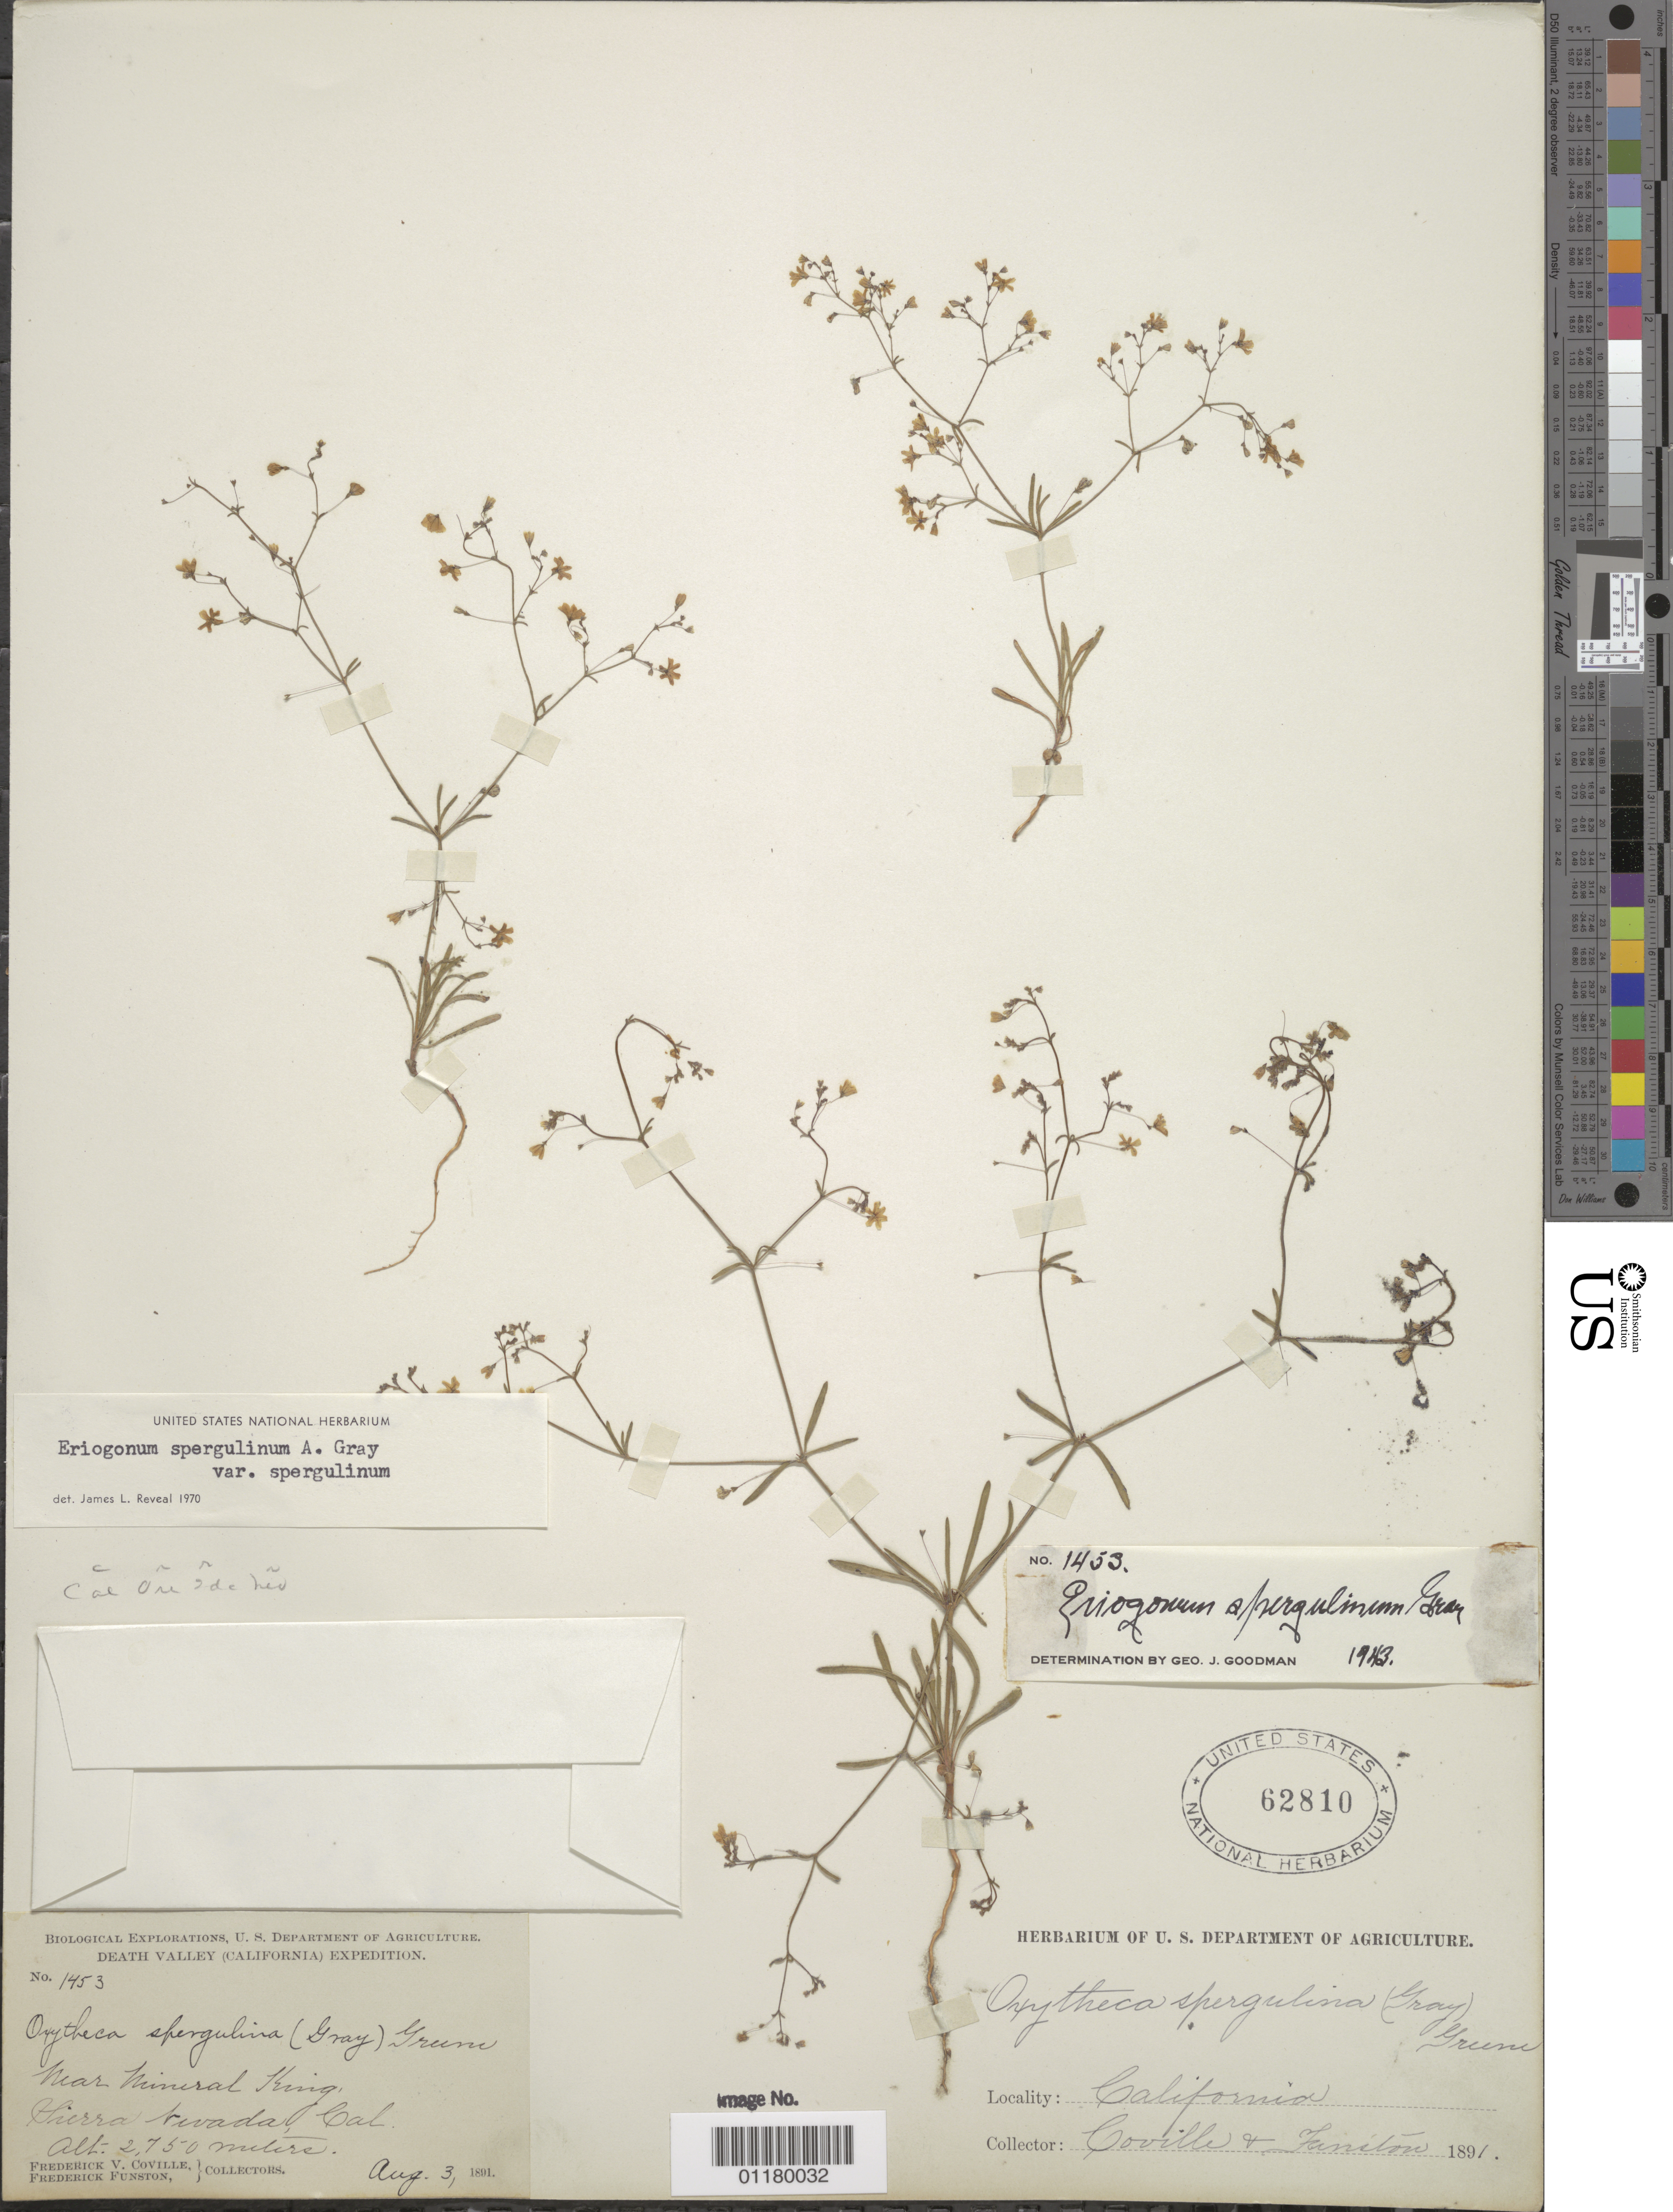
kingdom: Plantae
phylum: Tracheophyta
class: Magnoliopsida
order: Caryophyllales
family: Polygonaceae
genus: Eriogonum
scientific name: Eriogonum spergulinum var. spergulinum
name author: A. Gray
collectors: F. V. Coville & F. Funston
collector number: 1453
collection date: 1891-08-03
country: United States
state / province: California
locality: near Mineral King, Sierra Nevada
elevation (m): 2750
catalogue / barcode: US 62810